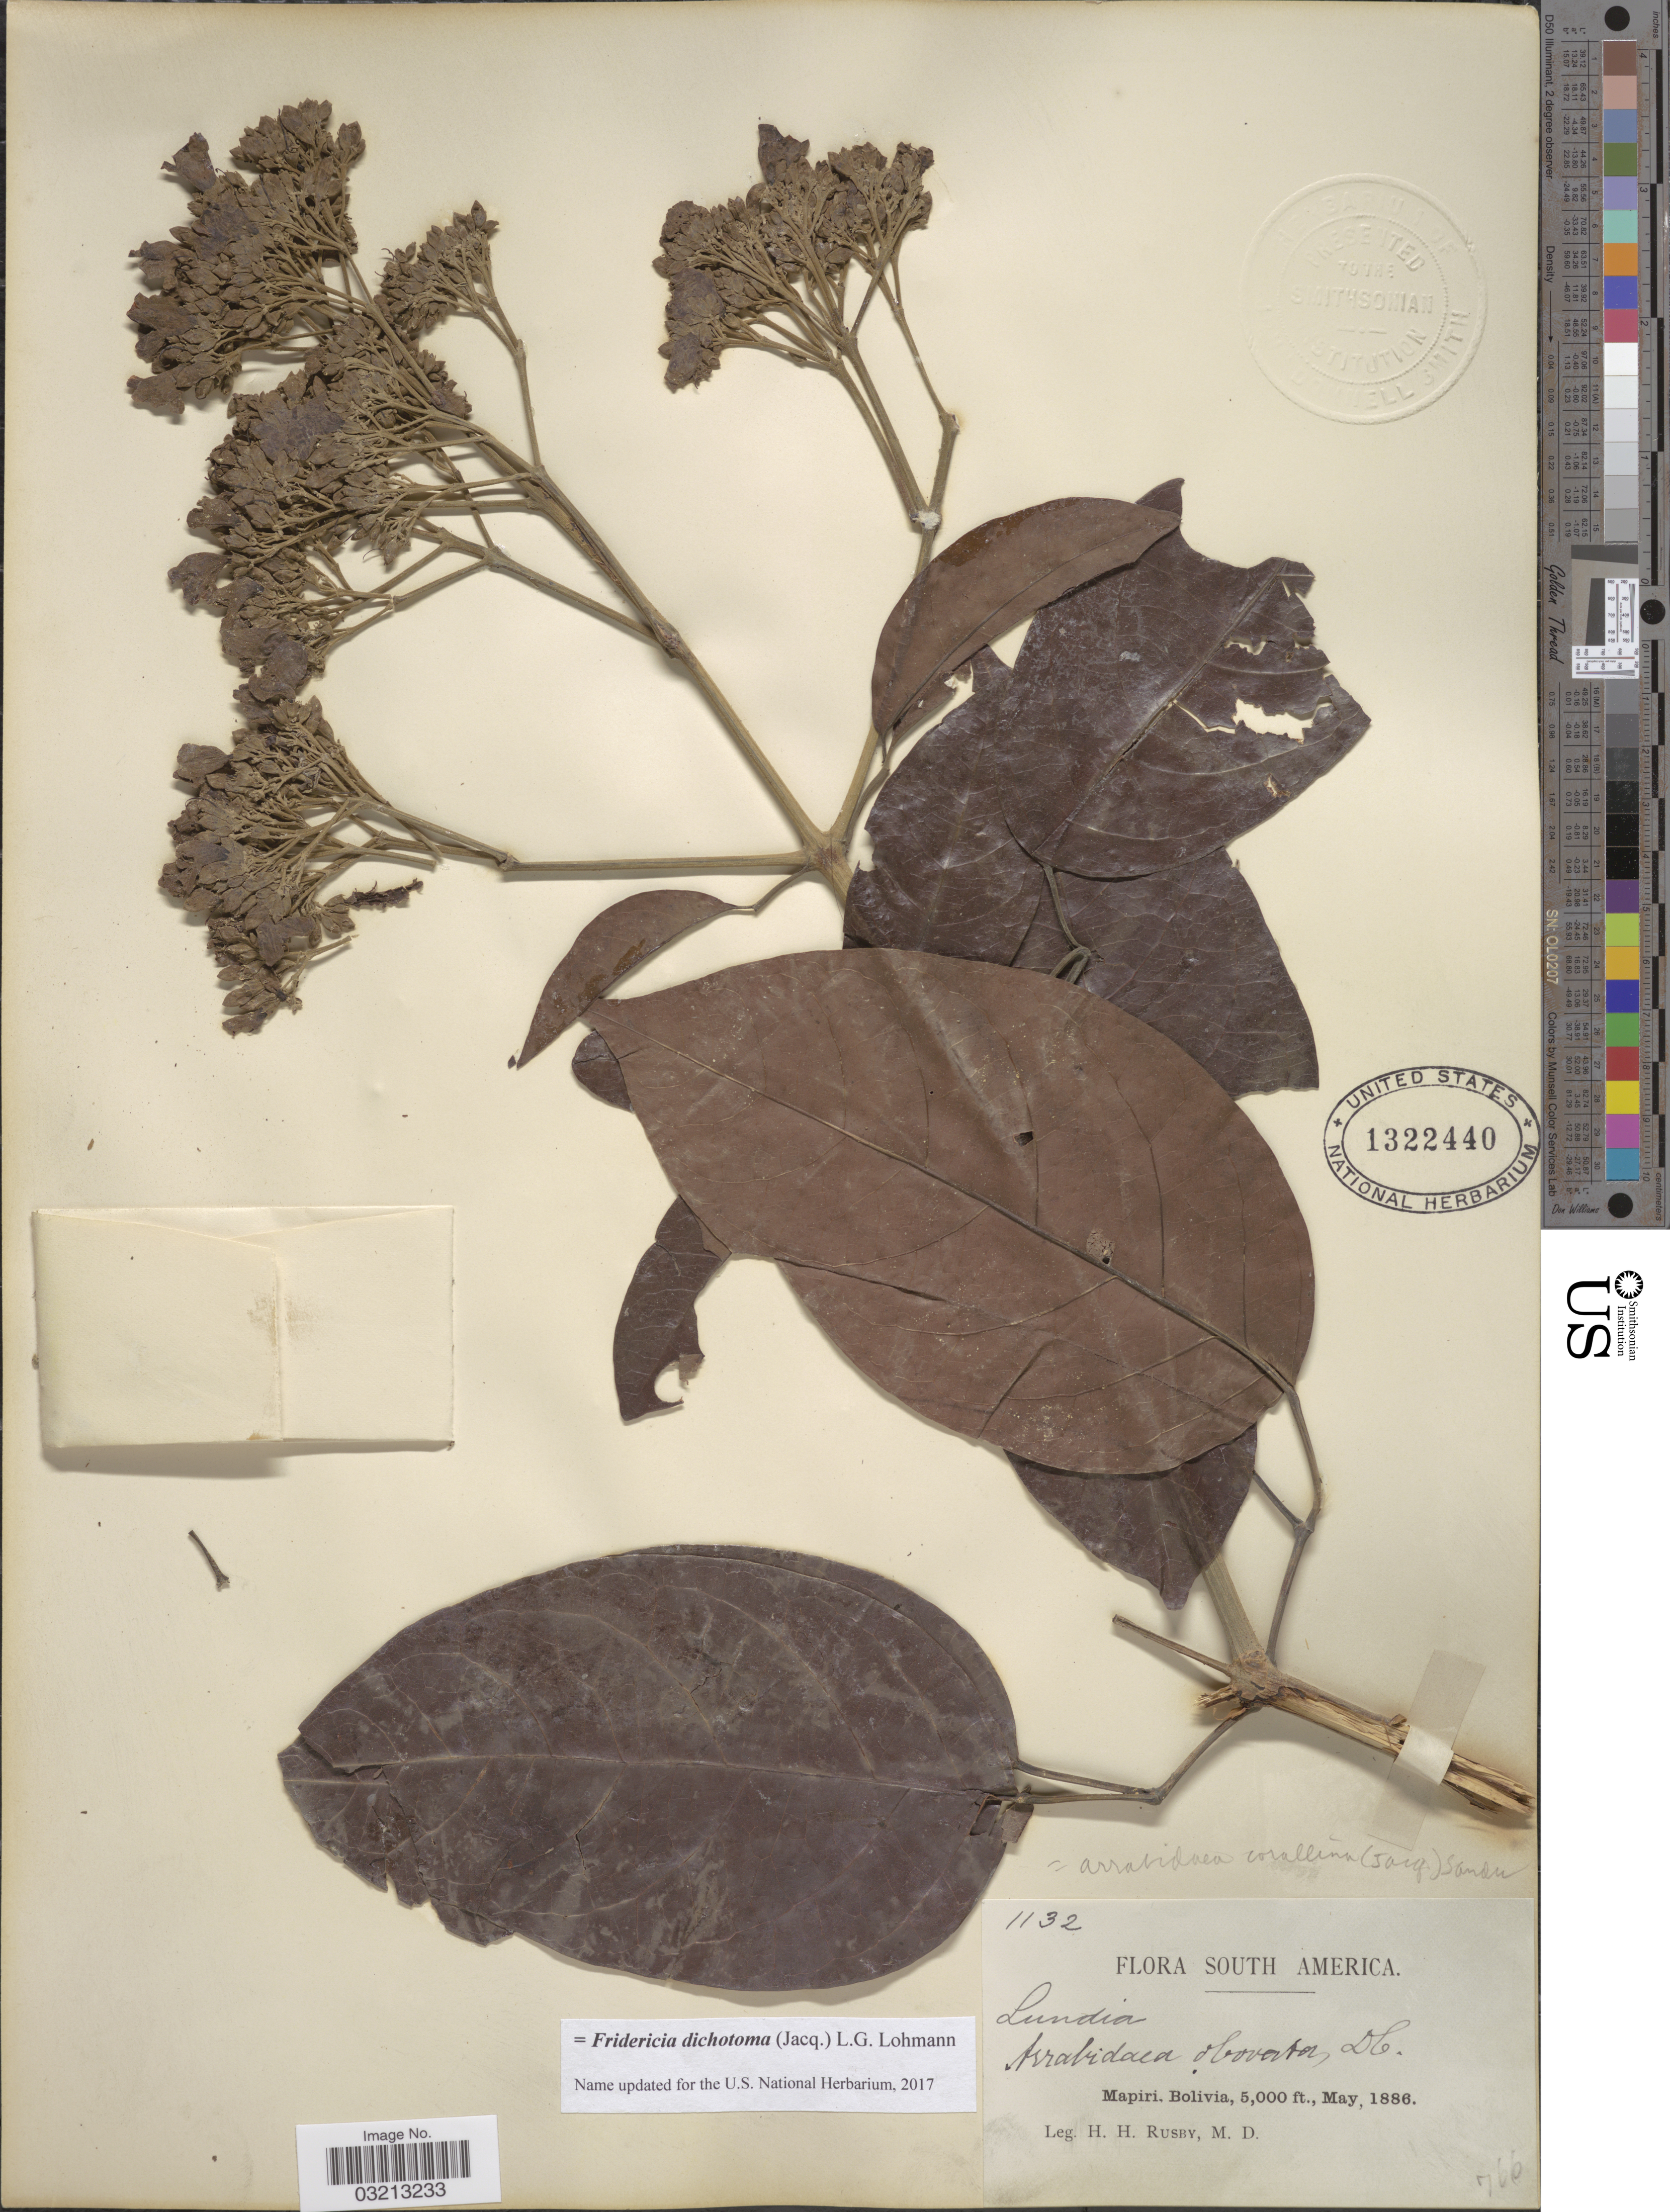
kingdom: Plantae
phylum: Tracheophyta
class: Magnoliopsida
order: Lamiales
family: Bignoniaceae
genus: Fridericia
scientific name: Fridericia dichotoma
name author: (Jacq.) L.G. Lohmann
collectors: H. H. Rusby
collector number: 1132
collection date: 1886-05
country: Bolivia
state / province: La Páz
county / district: Larecaja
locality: Mapiri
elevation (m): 1524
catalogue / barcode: US 1322440